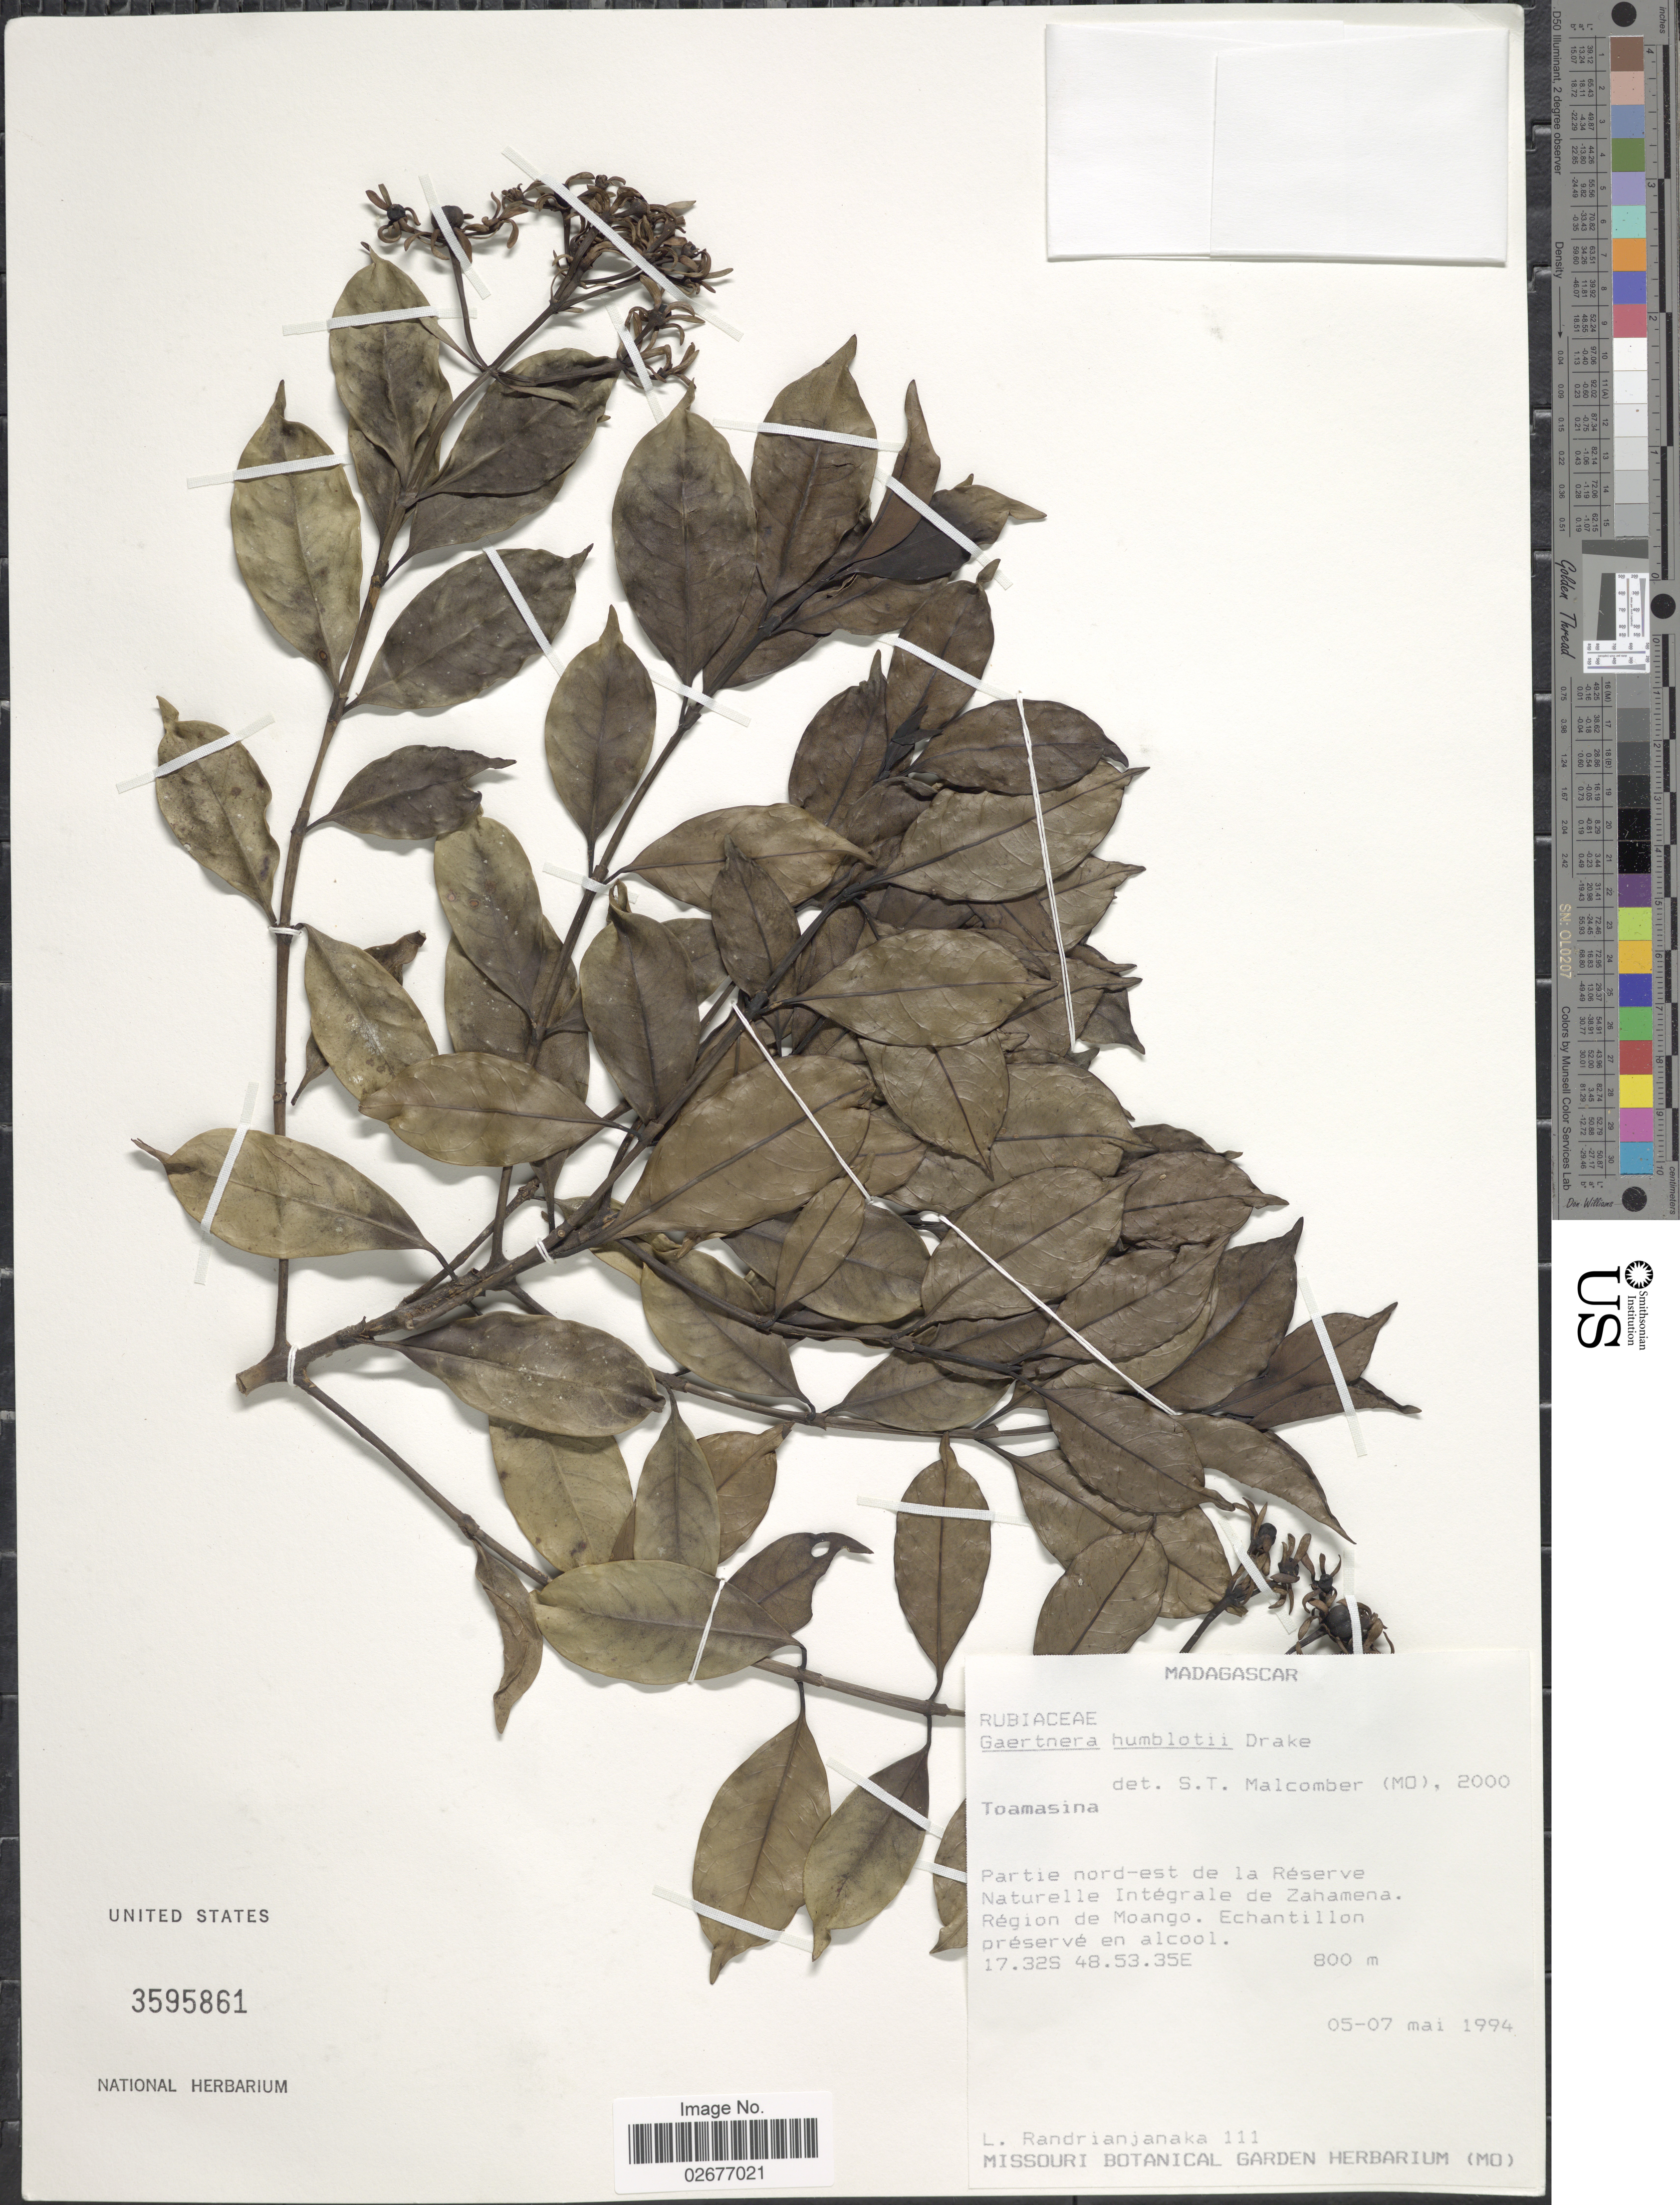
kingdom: Plantae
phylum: Tracheophyta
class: Magnoliopsida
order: Gentianales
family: Rubiaceae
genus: Gaertnera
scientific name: Gaertnera humblotii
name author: Drake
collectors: L. Randrianjanaka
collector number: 111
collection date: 1994-05-05/1994-05-07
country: Madagascar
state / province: Alaotra Mangoro / Analanjirofo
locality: Toamasina, partie nord-est de la Reserve Naturelle Integrale de Zahamena, region de Moango, Echantillon preserve en alcool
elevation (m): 800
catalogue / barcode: US 3595861